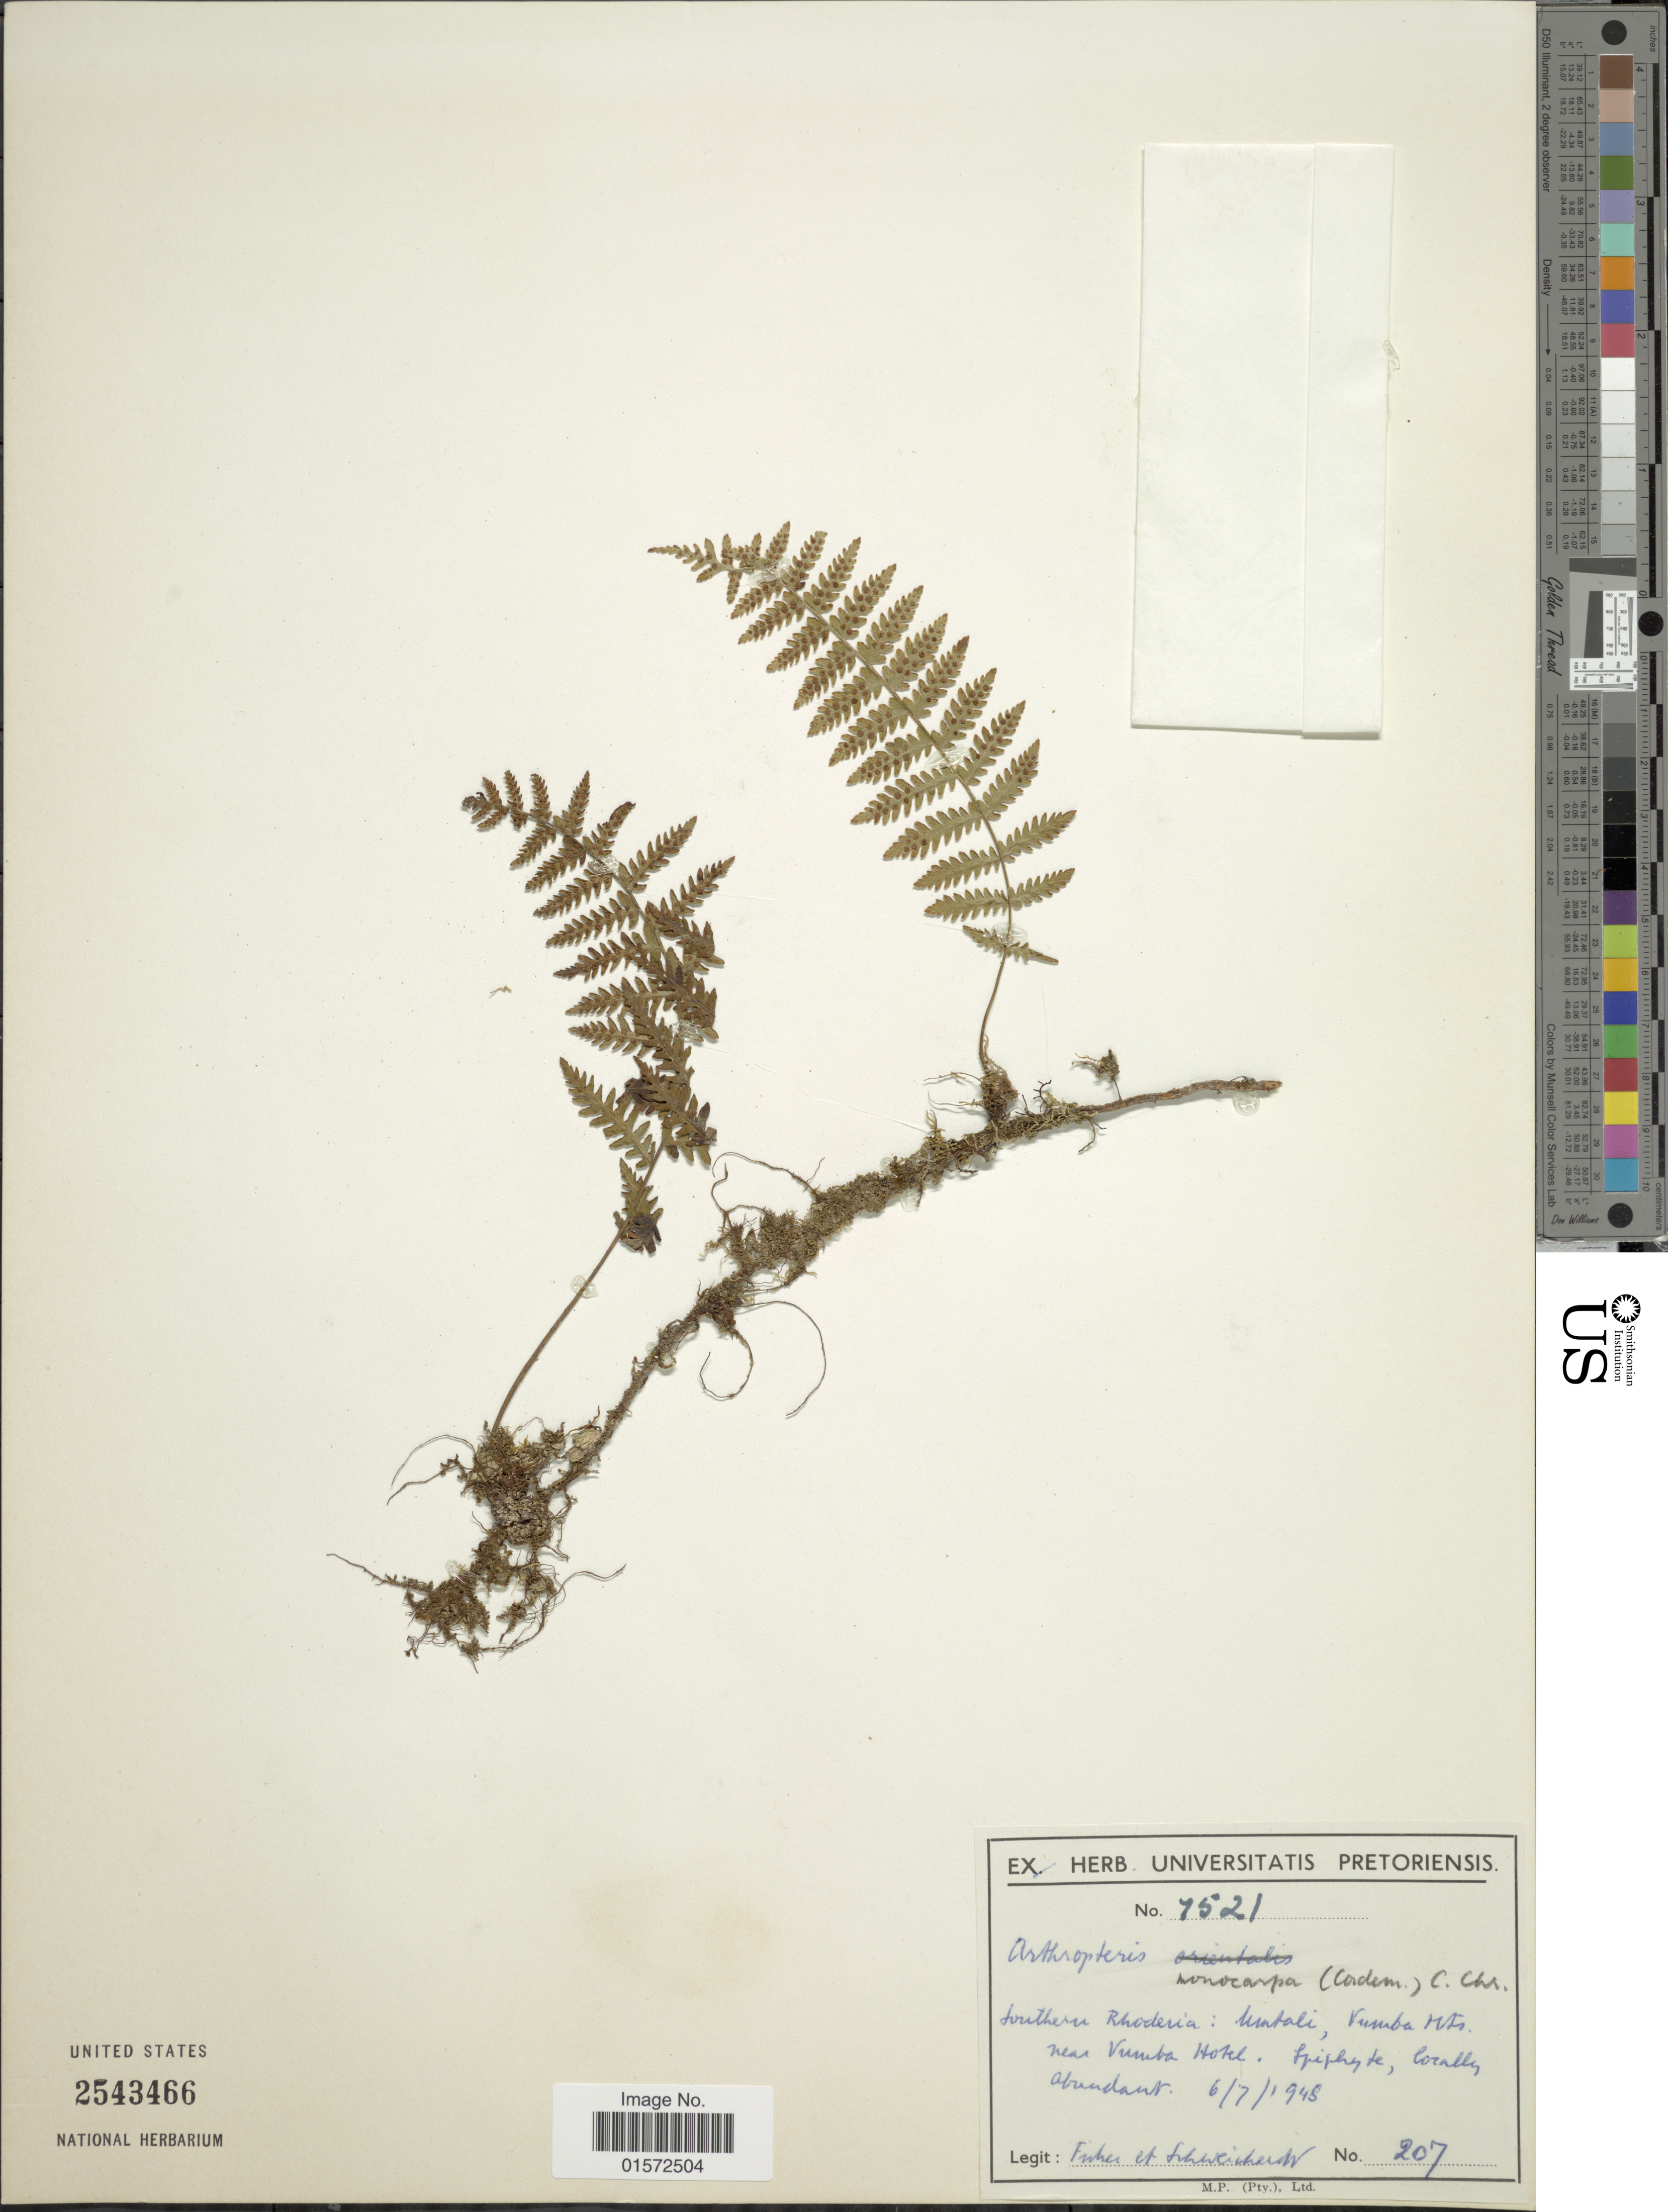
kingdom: Plantae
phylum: Tracheophyta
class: Polypodiopsida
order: Polypodiales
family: Tectariaceae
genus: Arthropteris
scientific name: Arthropteris monocarpa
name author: (Cordem.) C. Chr.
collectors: Fisher & -. Schweickerdt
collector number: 207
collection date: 1948-07-06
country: Zimbabwe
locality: Southern Rhodesia, Umtali, Vumba Mts, near Vumba Hotel.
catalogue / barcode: US 2543466